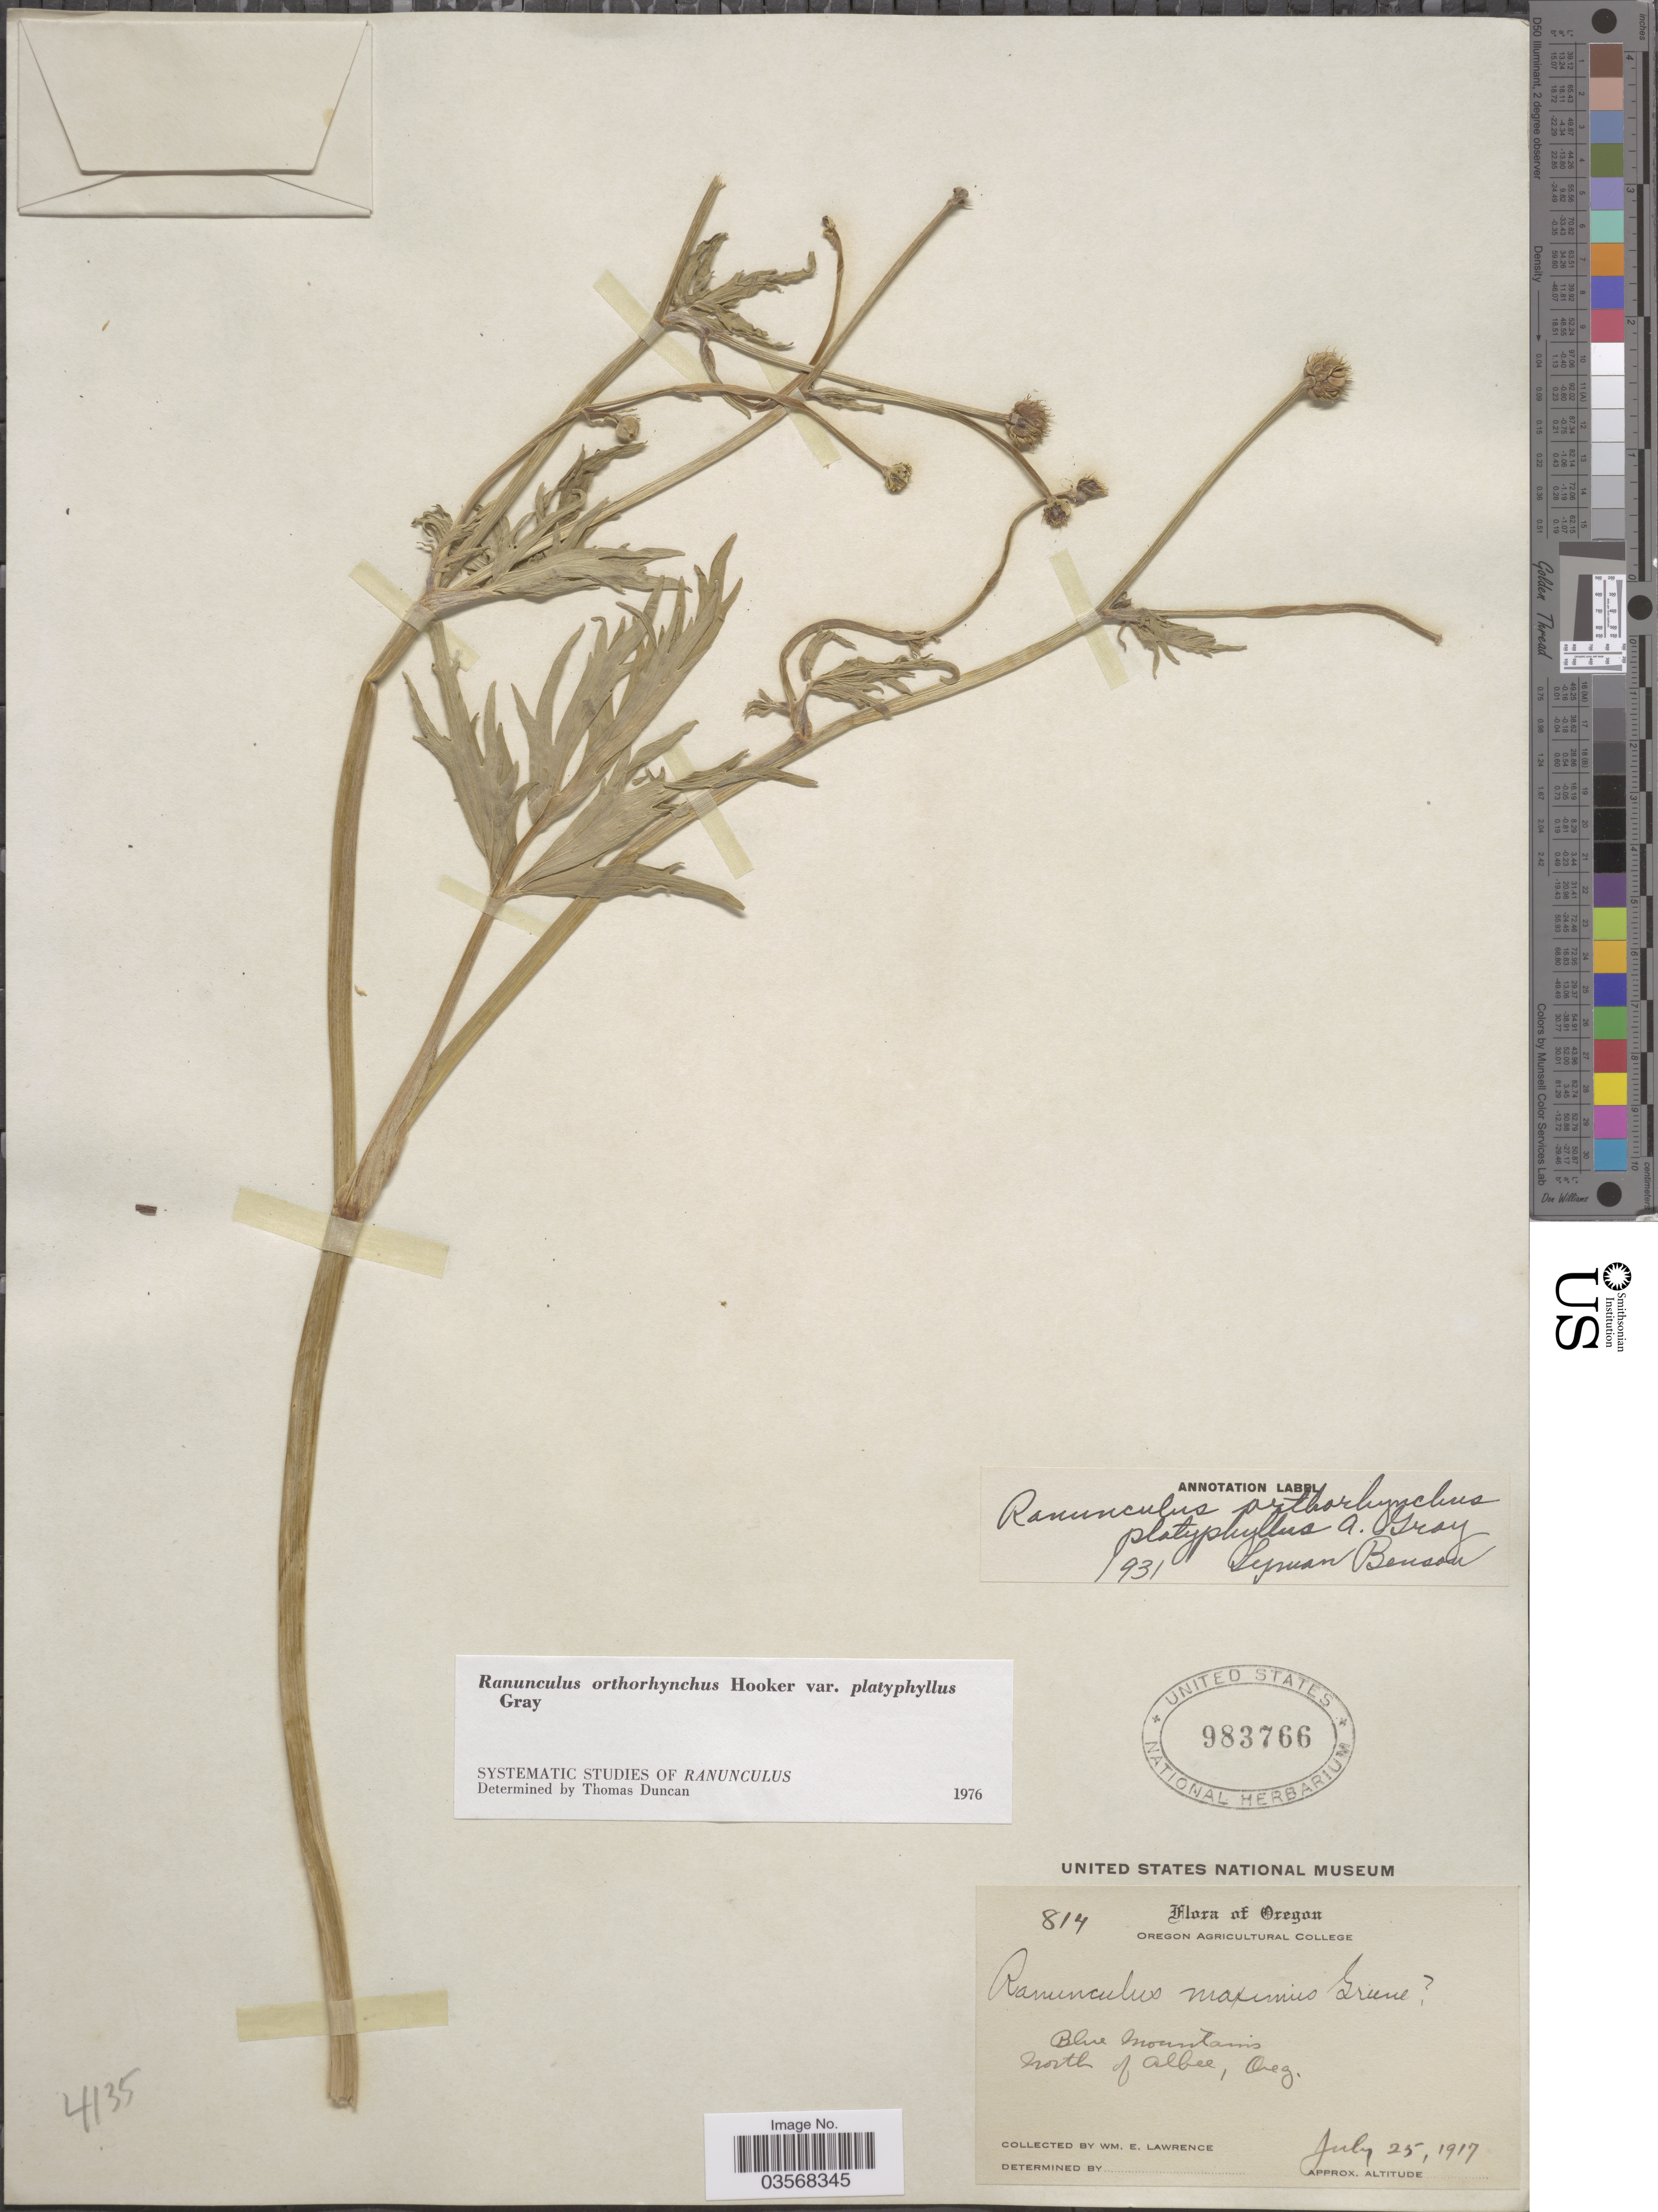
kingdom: Plantae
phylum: Tracheophyta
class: Magnoliopsida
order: Ranunculales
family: Ranunculaceae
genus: Ranunculus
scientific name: Ranunculus orthorhynchus var. platyphyllus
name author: A. Gray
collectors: W. Lawrence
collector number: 814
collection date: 1917-07-25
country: United States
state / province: Oregon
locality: Blue Mountains. North of Albee.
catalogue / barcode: US 983766